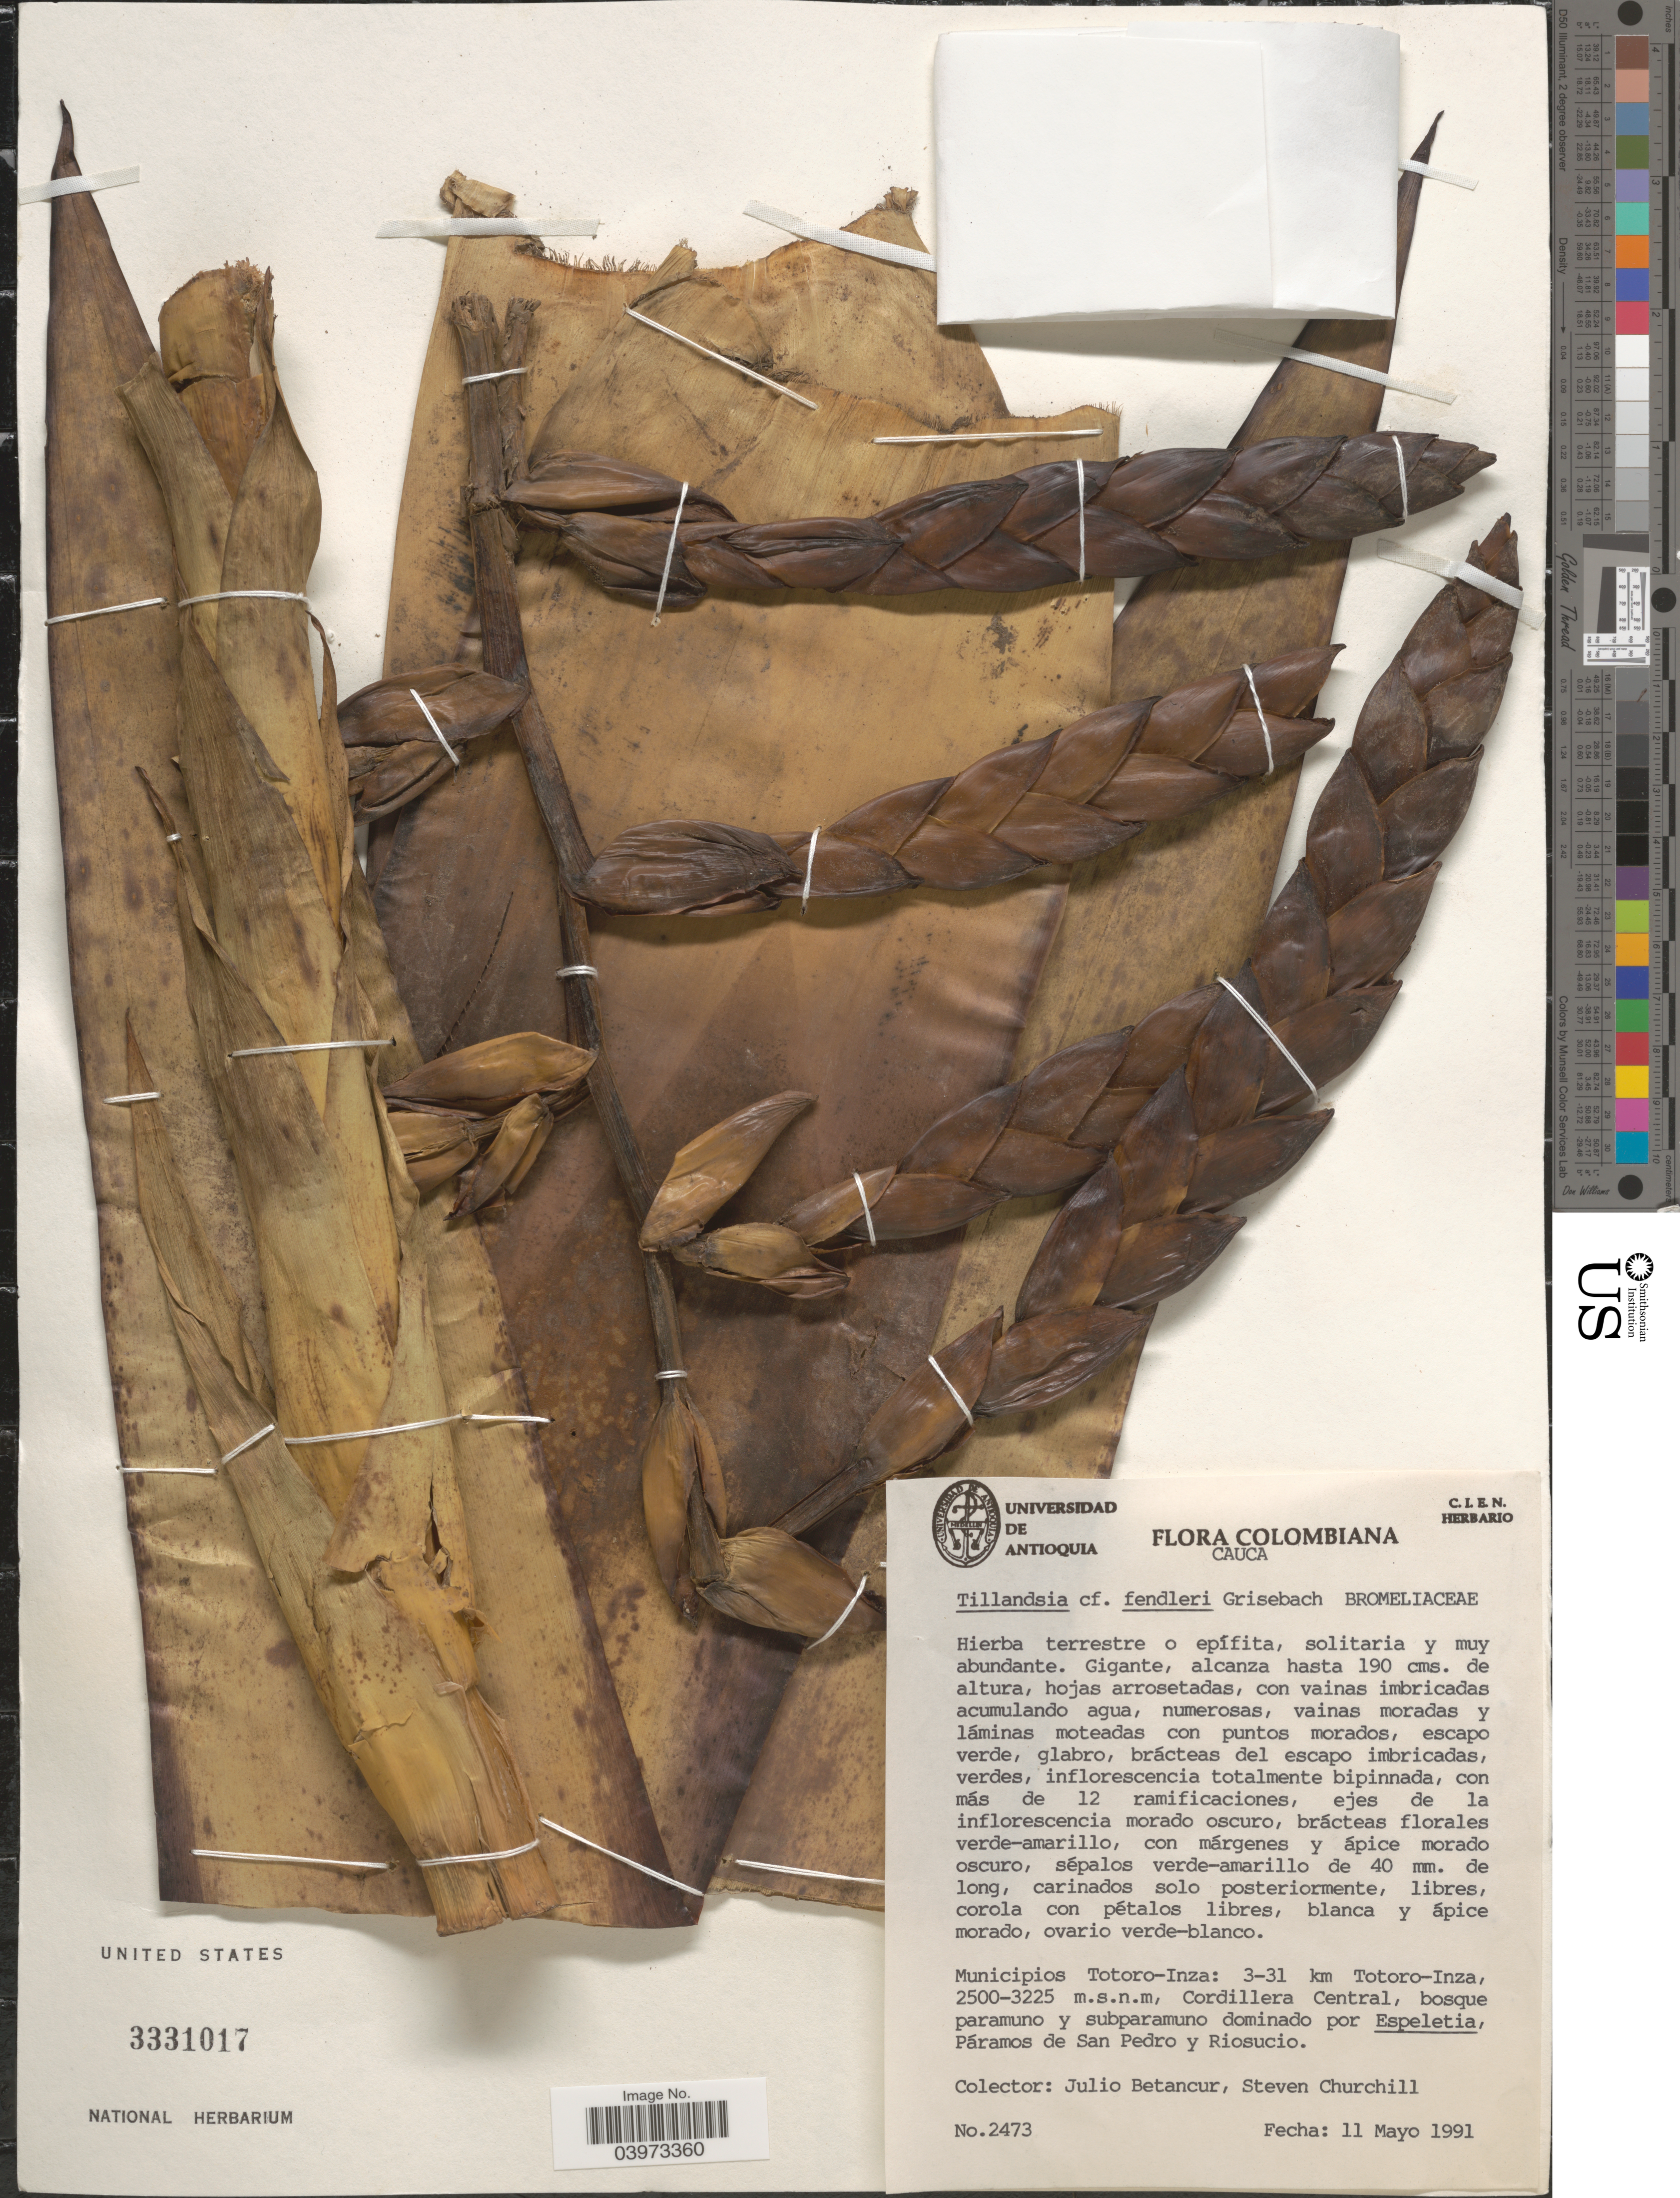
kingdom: Plantae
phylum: Tracheophyta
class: Liliopsida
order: Poales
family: Bromeliaceae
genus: Tillandsia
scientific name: Tillandsia fendleri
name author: Griseb.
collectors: J. Betancur & S. Churchill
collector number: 2473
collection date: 1991-05-11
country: Colombia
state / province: Cauca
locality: Municipio Totoro-Inza: 3-31 km Totoro-Inza, Cordillera Central, Páramos de San Pedro y Riosucio.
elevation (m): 2500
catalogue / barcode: US 3331017